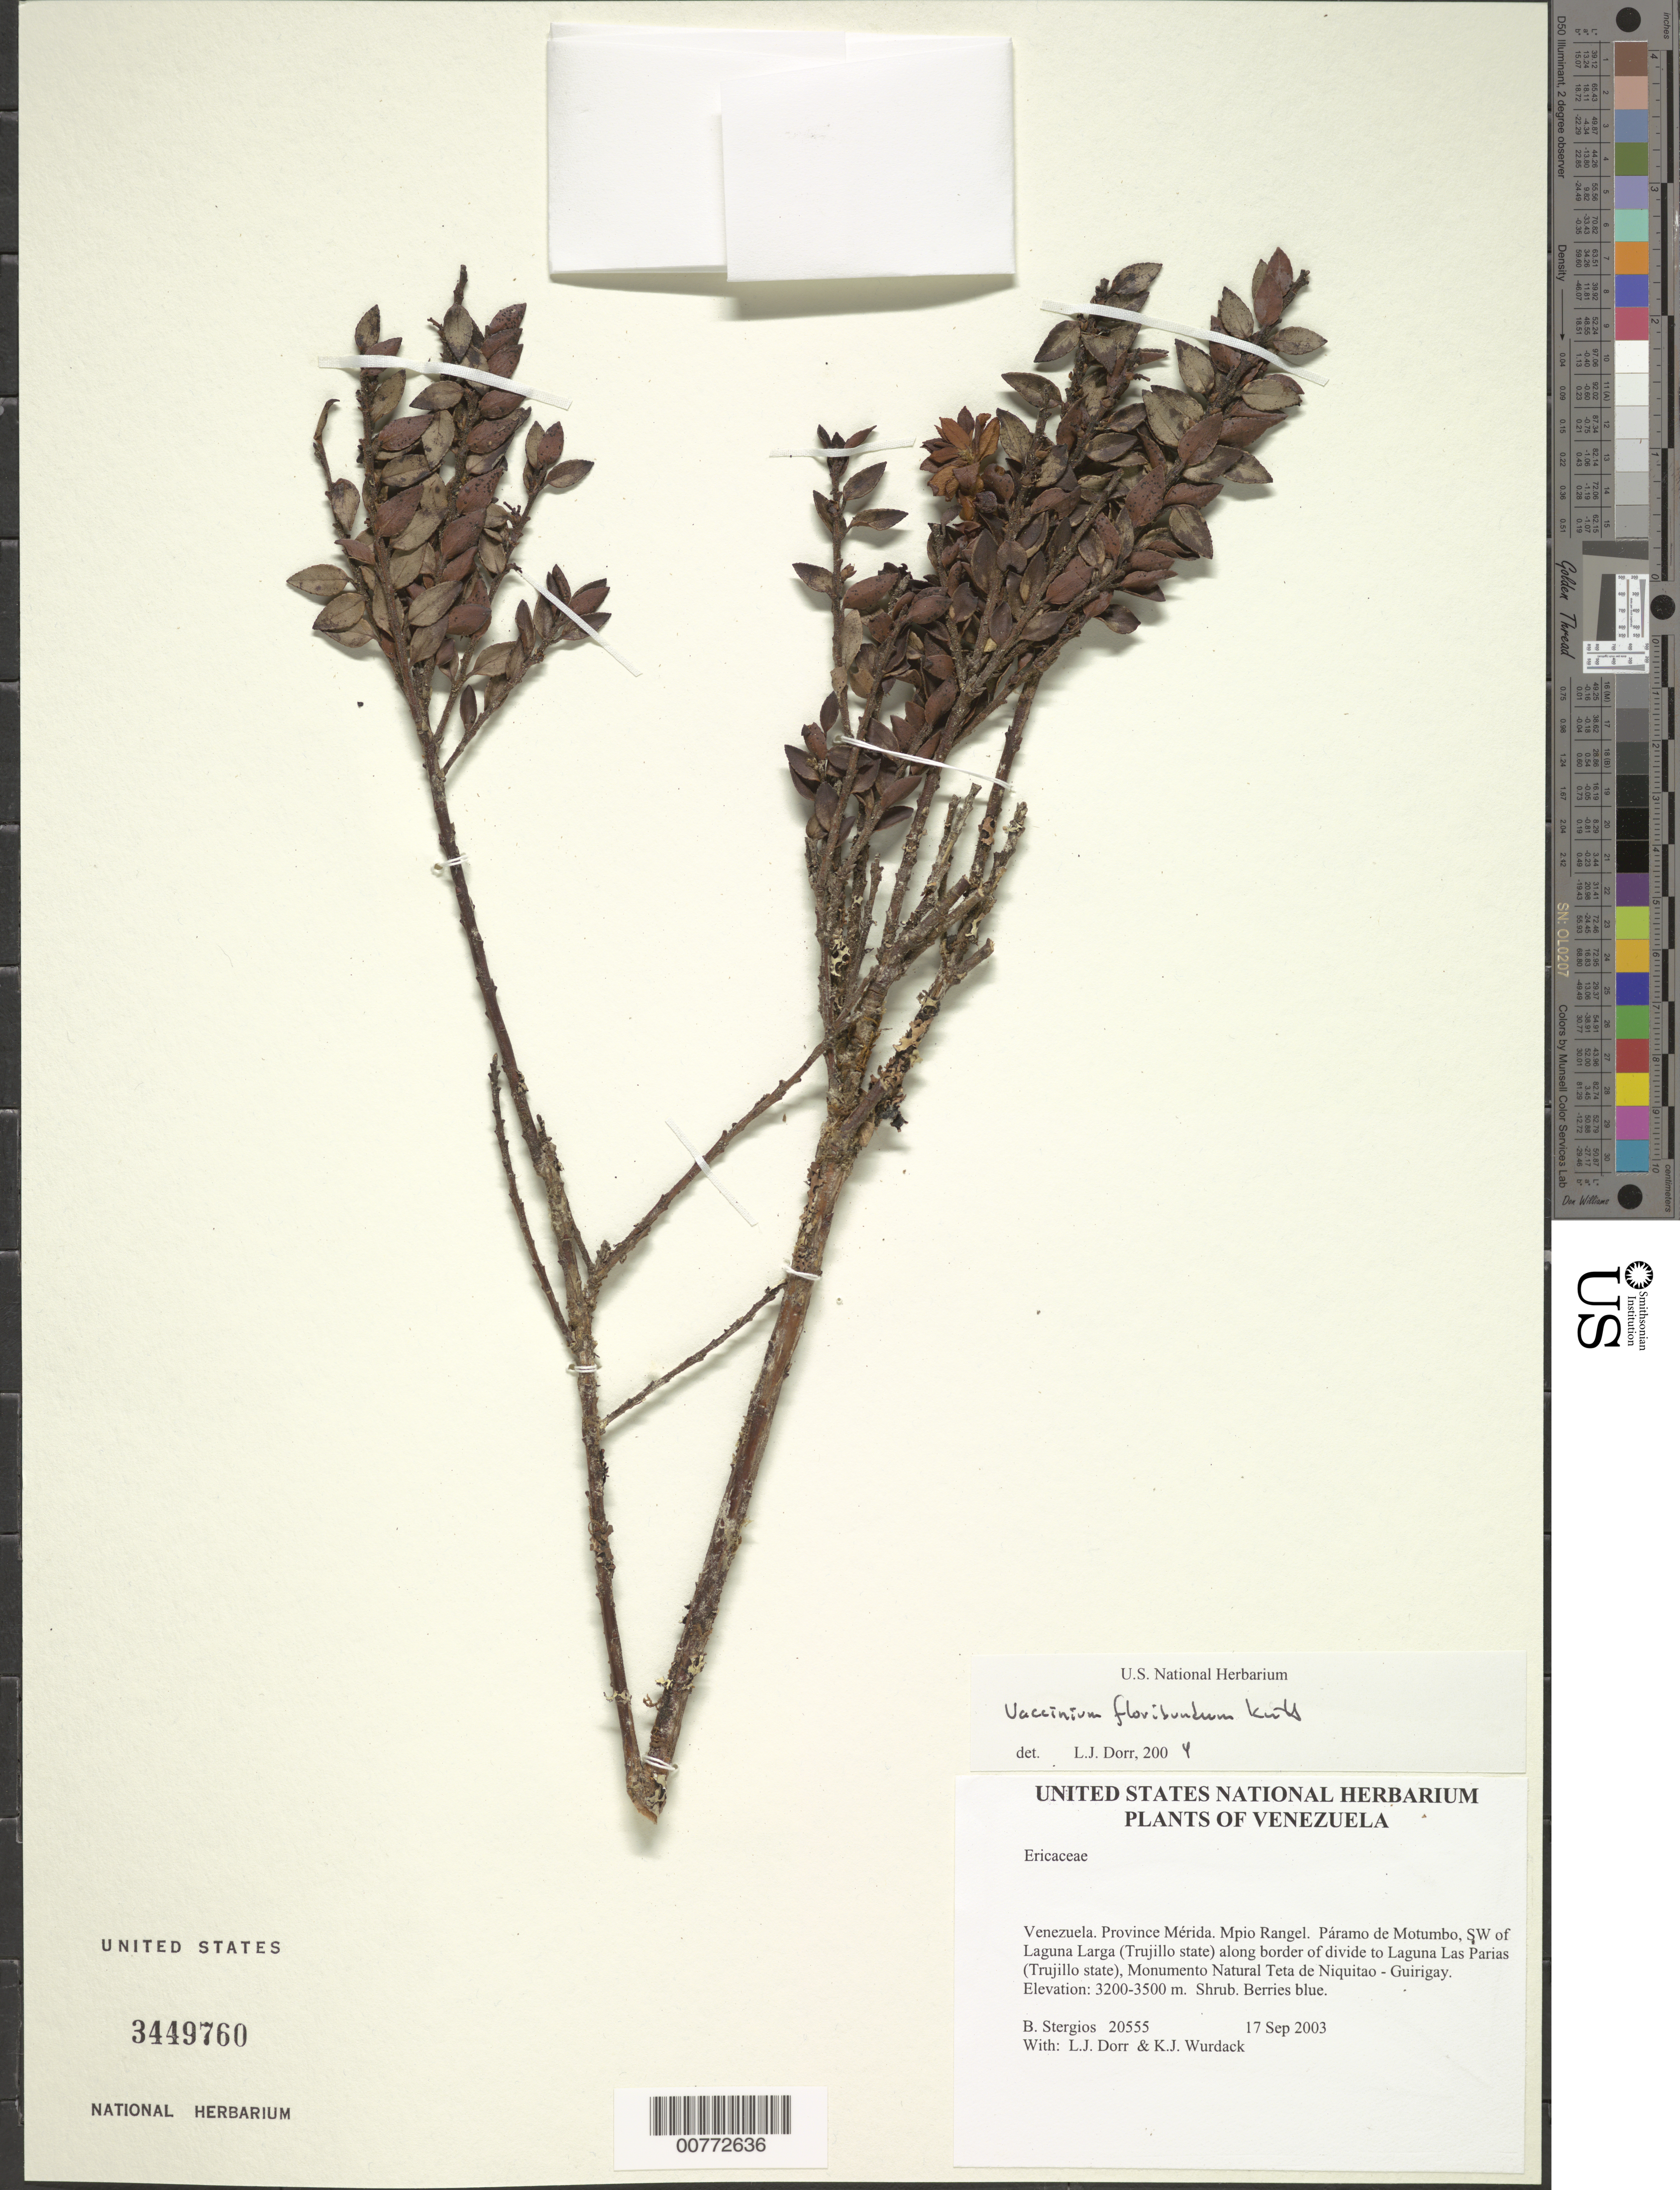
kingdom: Plantae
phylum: Tracheophyta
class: Magnoliopsida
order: Ericales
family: Ericaceae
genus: Vaccinium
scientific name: Vaccinium floribundum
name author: Kunth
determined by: Dorr, L. J., (BOT), Smithsonian Institution - National Museum of Natural History (UNITED STATES)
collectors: B. G. Stergios, L. J. Dorr & K. Wurdack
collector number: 20555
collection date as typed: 17 Sep 2003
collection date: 2003-09-17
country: Venezuela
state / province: Mérida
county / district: Rangel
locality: Páramo de Motumbo, NW of Laguna Larga (Trujillo state), Monumento Natural Teta de Niquitao - Guirigay.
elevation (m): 3200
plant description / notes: PORT, US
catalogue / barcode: US 3449760